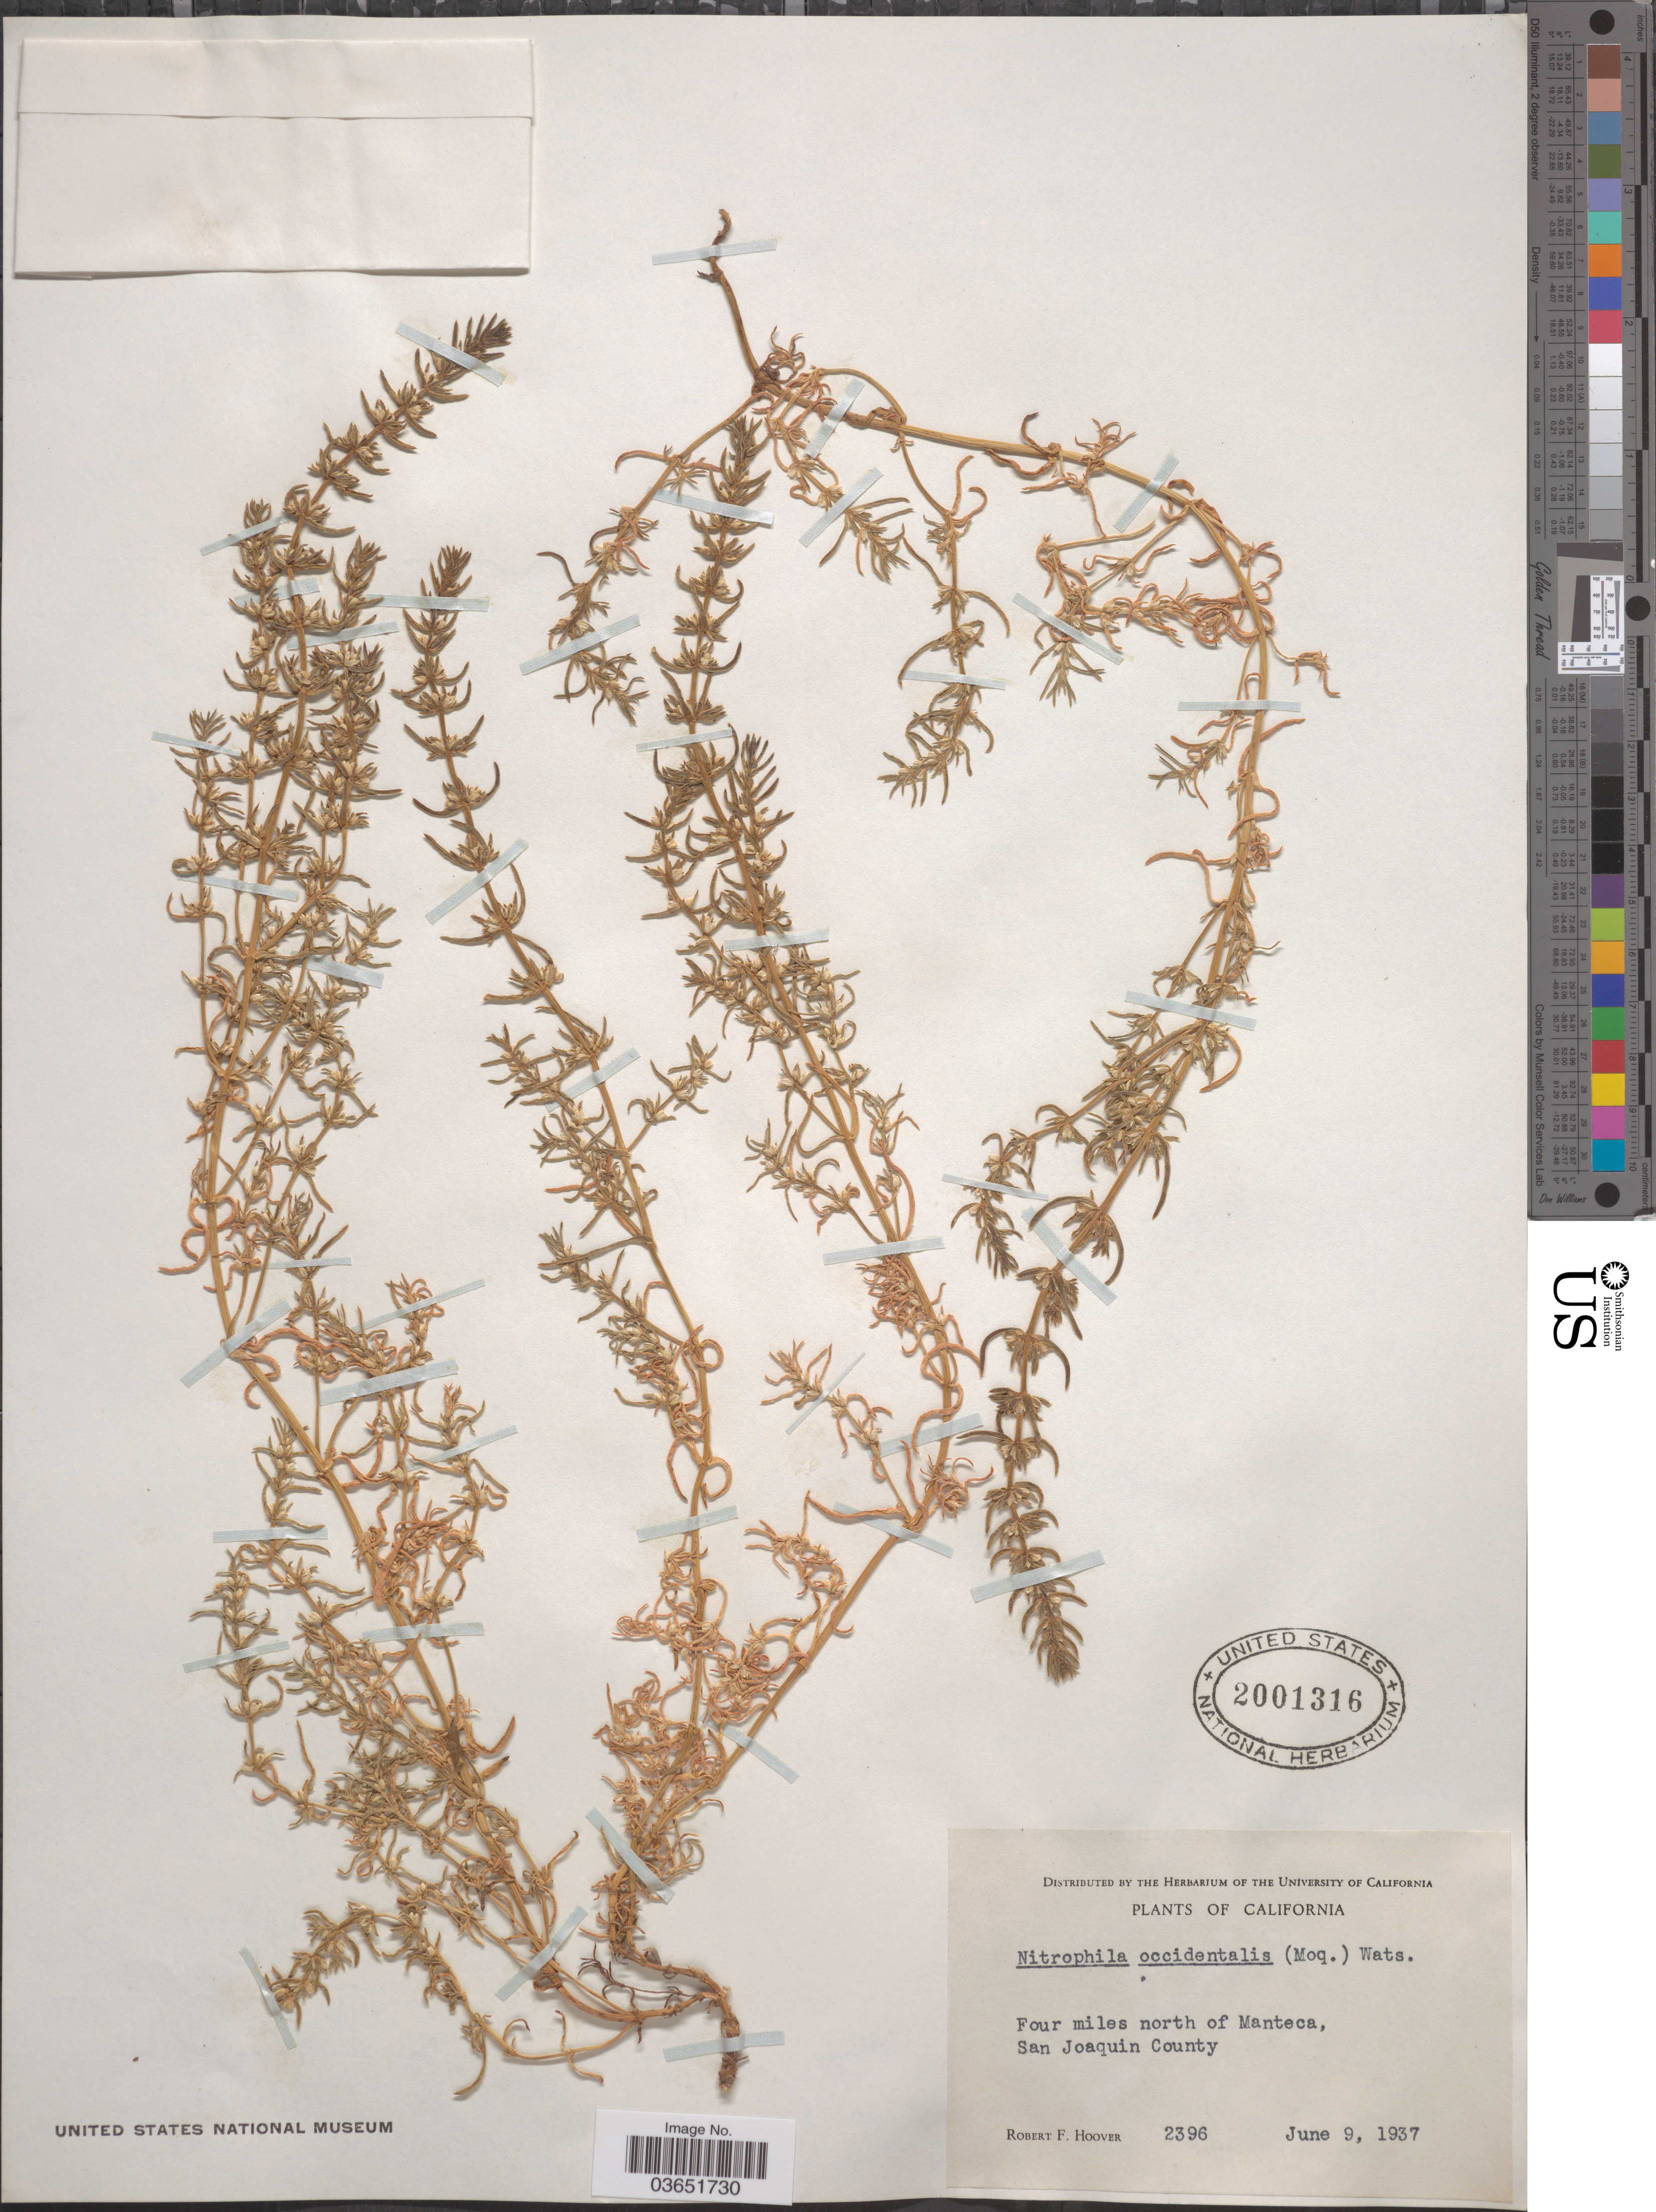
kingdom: Plantae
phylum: Tracheophyta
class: Magnoliopsida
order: Caryophyllales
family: Amaranthaceae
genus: Nitrophila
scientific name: Nitrophila occidentalis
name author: (Moq.) S. Watson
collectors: R. F. Hoover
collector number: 2396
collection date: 1937-06-09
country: United States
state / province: California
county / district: San Joaquin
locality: Four miles north of Manteca, San Joaquin County.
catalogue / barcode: US 2001316